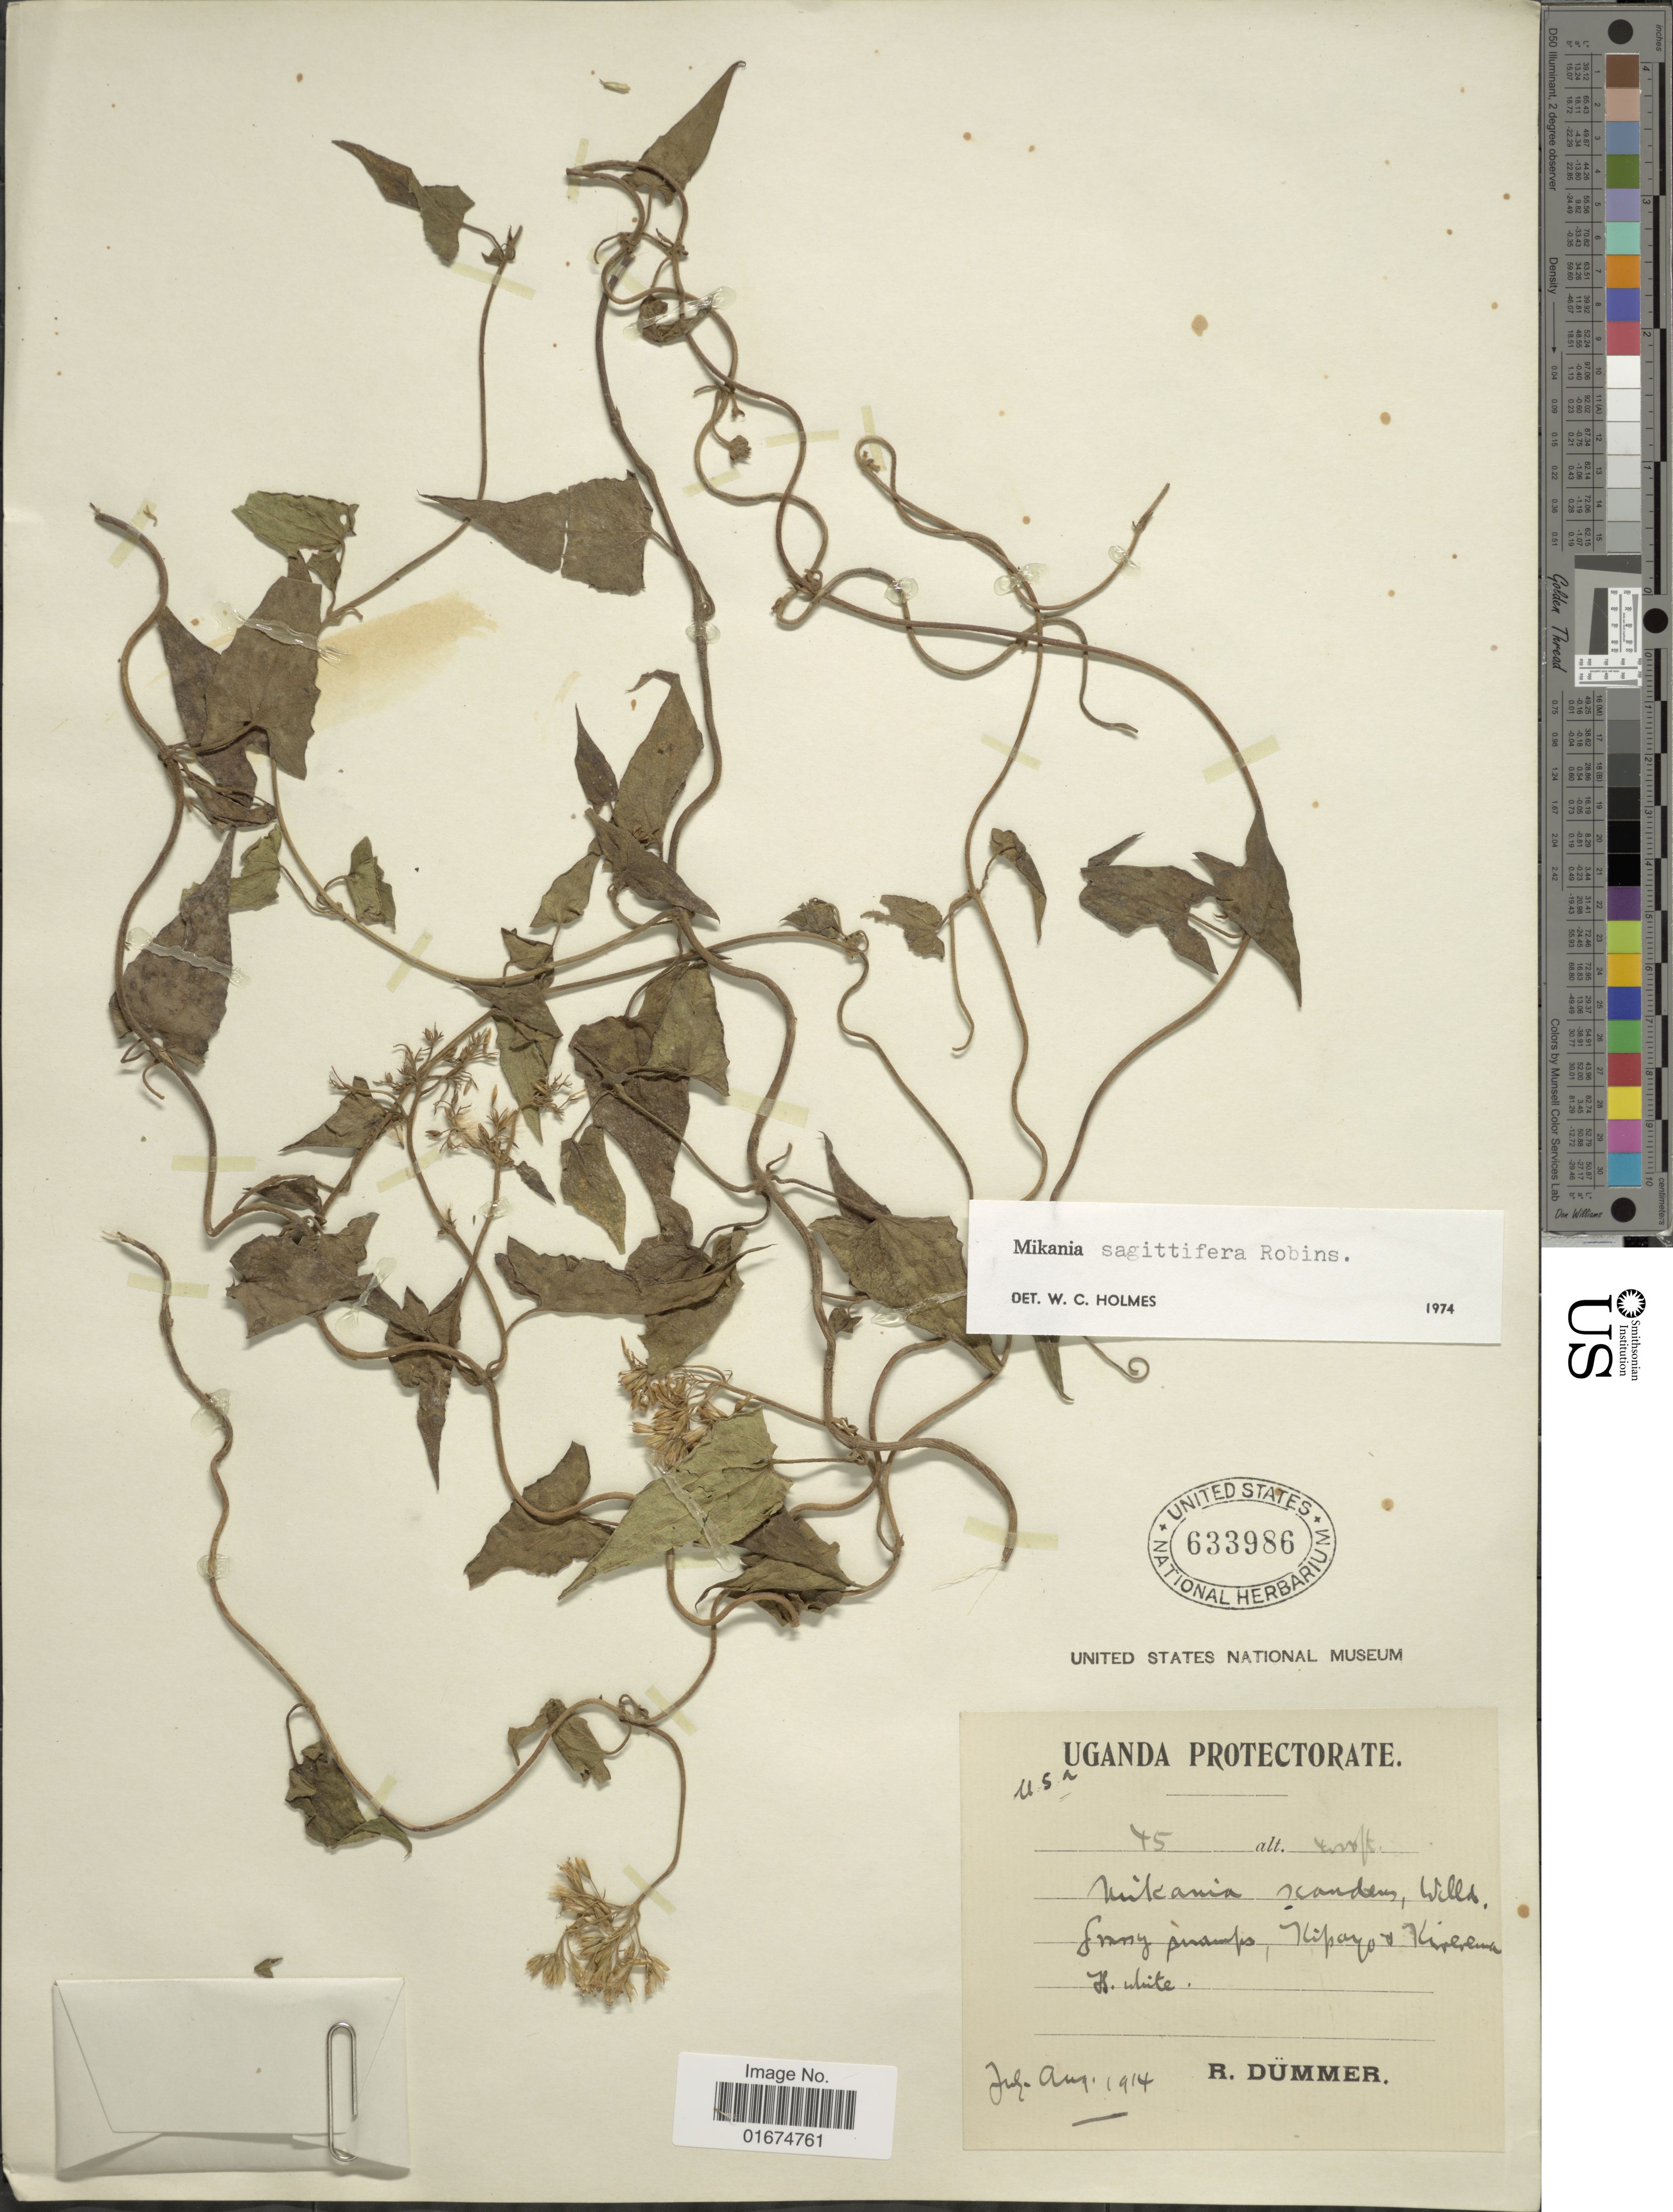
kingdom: Plantae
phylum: Tracheophyta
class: Magnoliopsida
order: Asterales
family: Asteraceae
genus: Mikania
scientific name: Mikania sagittifera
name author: B.L. Rob.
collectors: R. A. Dümmer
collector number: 45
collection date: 1914-07/1914-08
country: Uganda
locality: Grassy swamps, Kipayo & Kirerema.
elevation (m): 1219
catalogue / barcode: US 633986